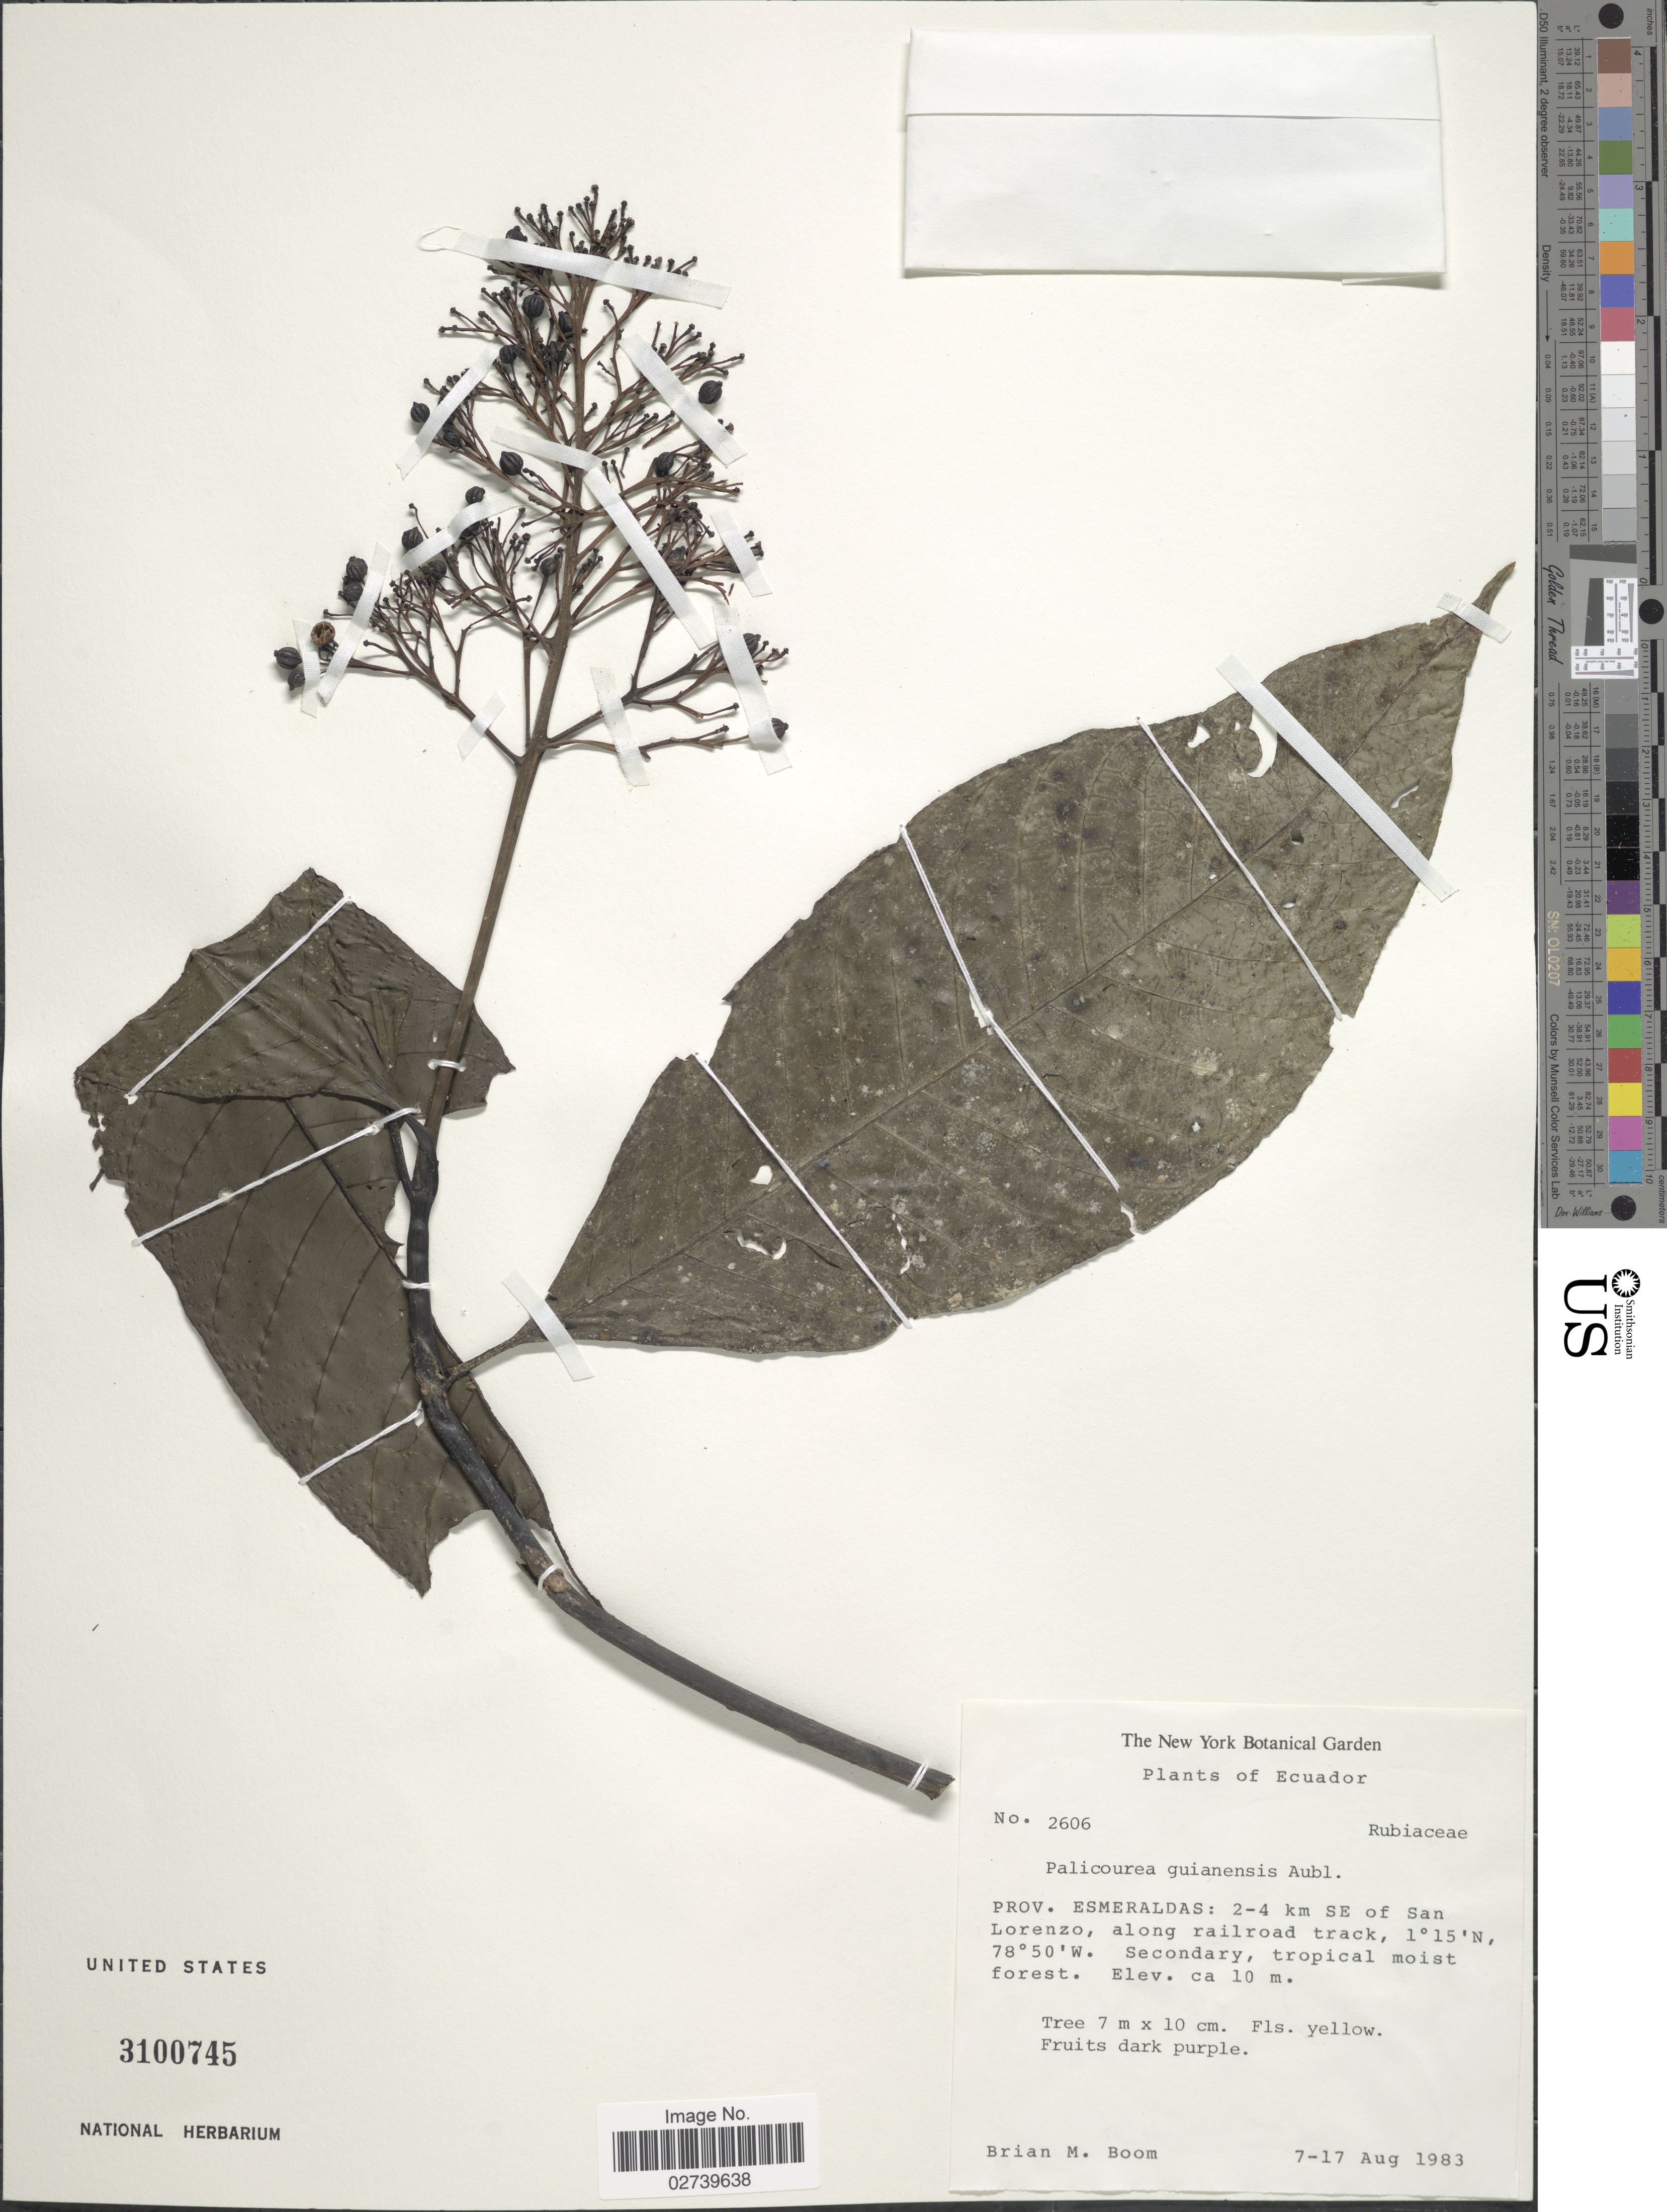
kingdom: Plantae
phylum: Tracheophyta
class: Magnoliopsida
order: Gentianales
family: Rubiaceae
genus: Palicourea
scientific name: Palicourea guianensis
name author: Aubl.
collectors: B. M. Boom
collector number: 2606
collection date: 1983-08-07/1983-08-17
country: Ecuador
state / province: Esmeraldas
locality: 2-4 km SE of San Lorenzo, along railroad track.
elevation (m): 10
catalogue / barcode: US 3100745